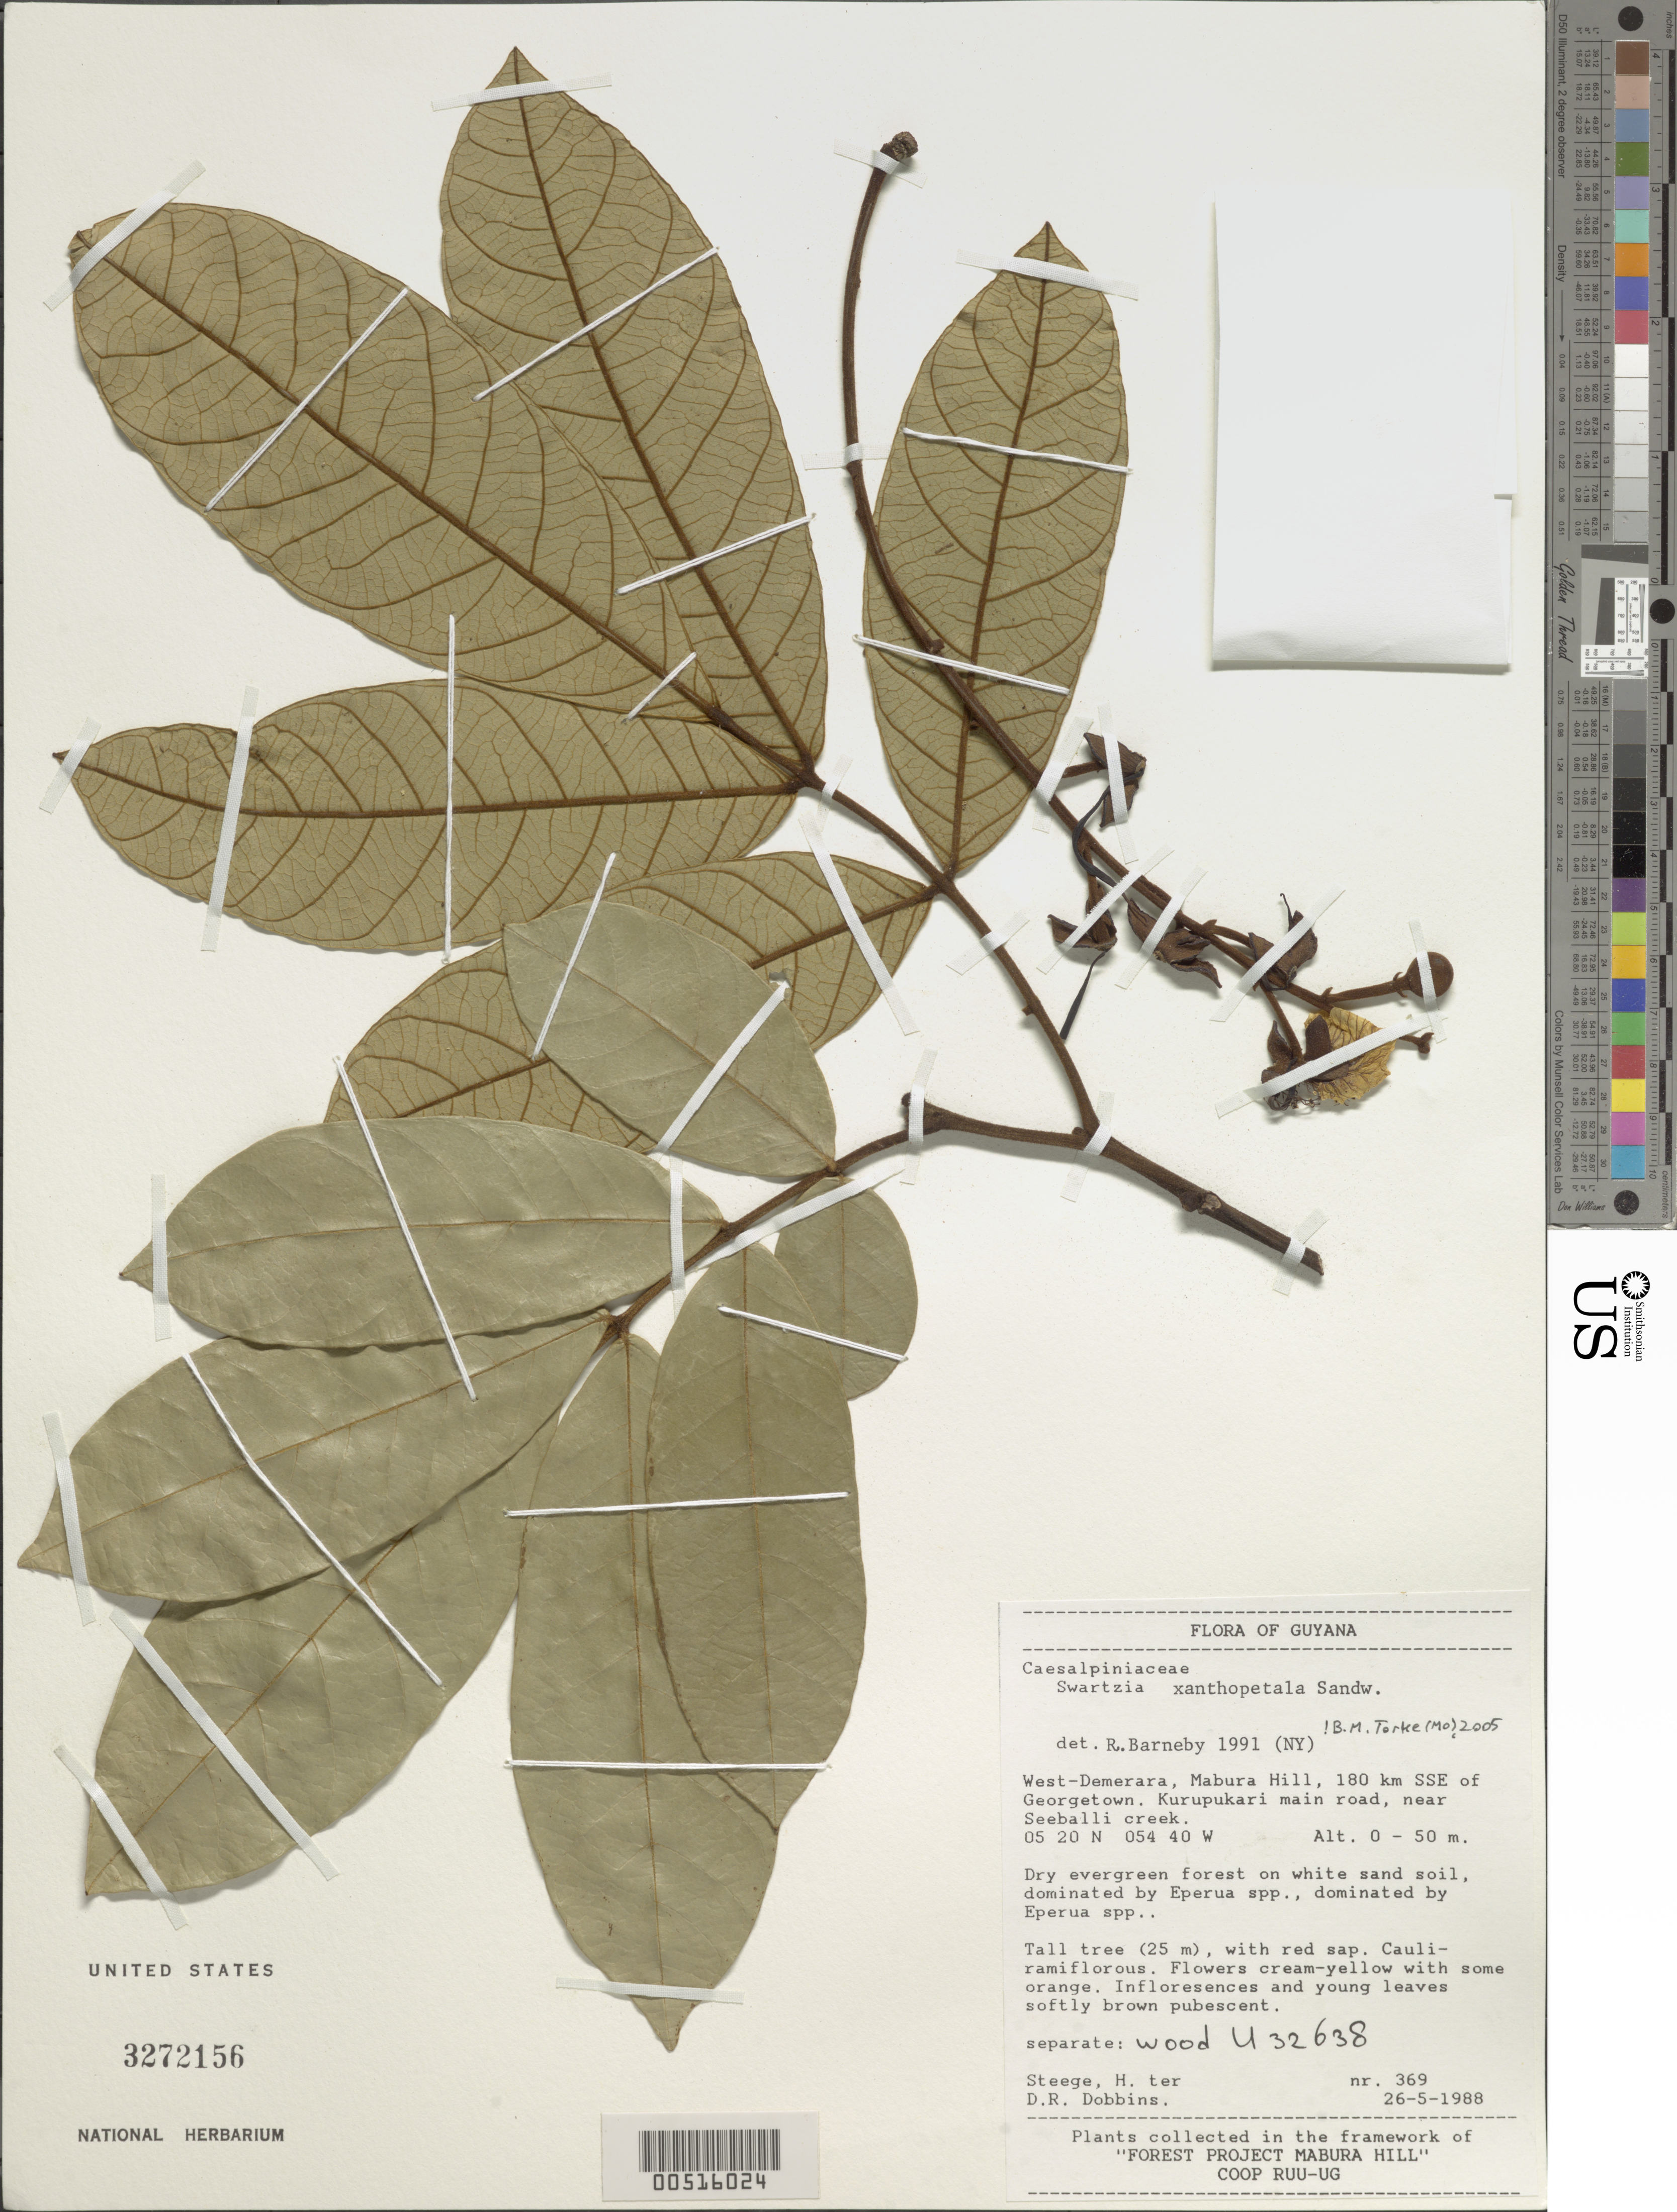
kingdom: Plantae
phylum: Tracheophyta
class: Magnoliopsida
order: Fabales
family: Fabaceae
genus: Swartzia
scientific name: Swartzia xanthopetala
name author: Sandwith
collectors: H. ter Steege & D. Dobbins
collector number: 369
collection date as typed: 26 May 1988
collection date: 1988-05-26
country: Guyana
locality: West-demerara, mabura hill, sse of georgetown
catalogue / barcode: US 3272156